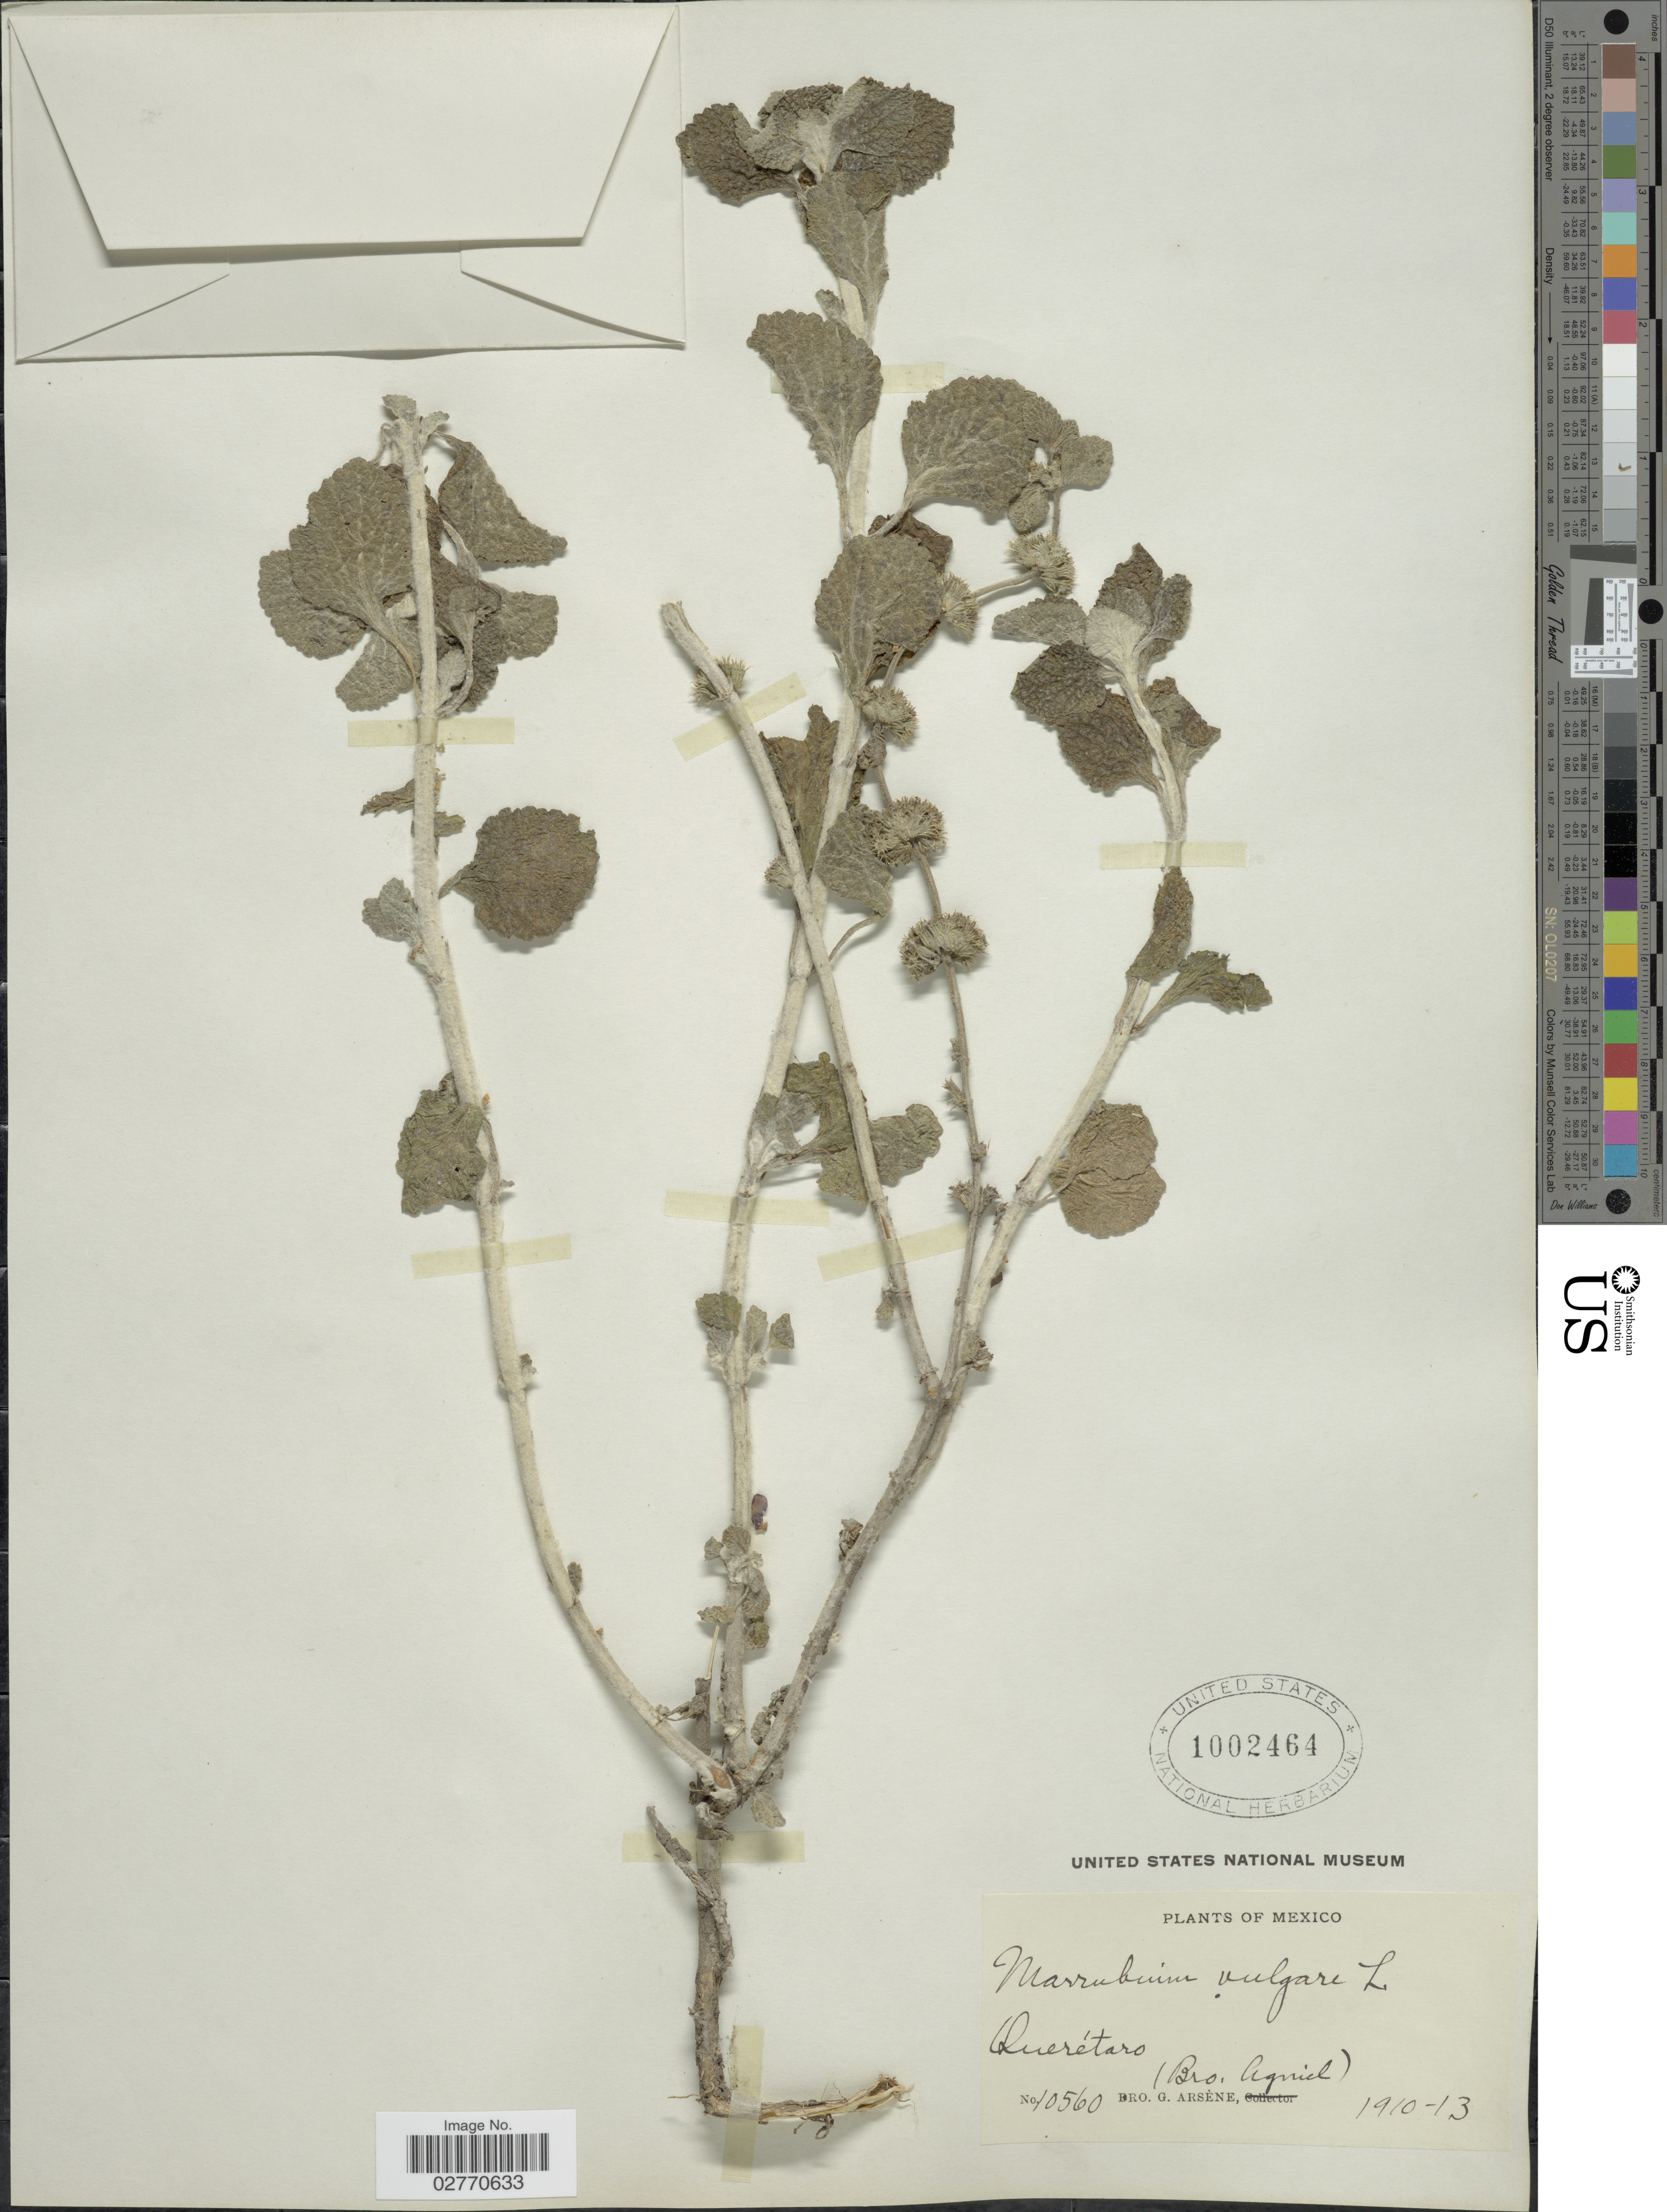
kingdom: Plantae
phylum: Tracheophyta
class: Magnoliopsida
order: Lamiales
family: Lamiaceae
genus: Marrubium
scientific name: Marrubium vulgare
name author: L.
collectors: Bro. G. Arsène & Bro. Agniel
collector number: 10560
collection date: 1910/1913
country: Mexico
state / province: Querétaro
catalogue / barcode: US 1002464